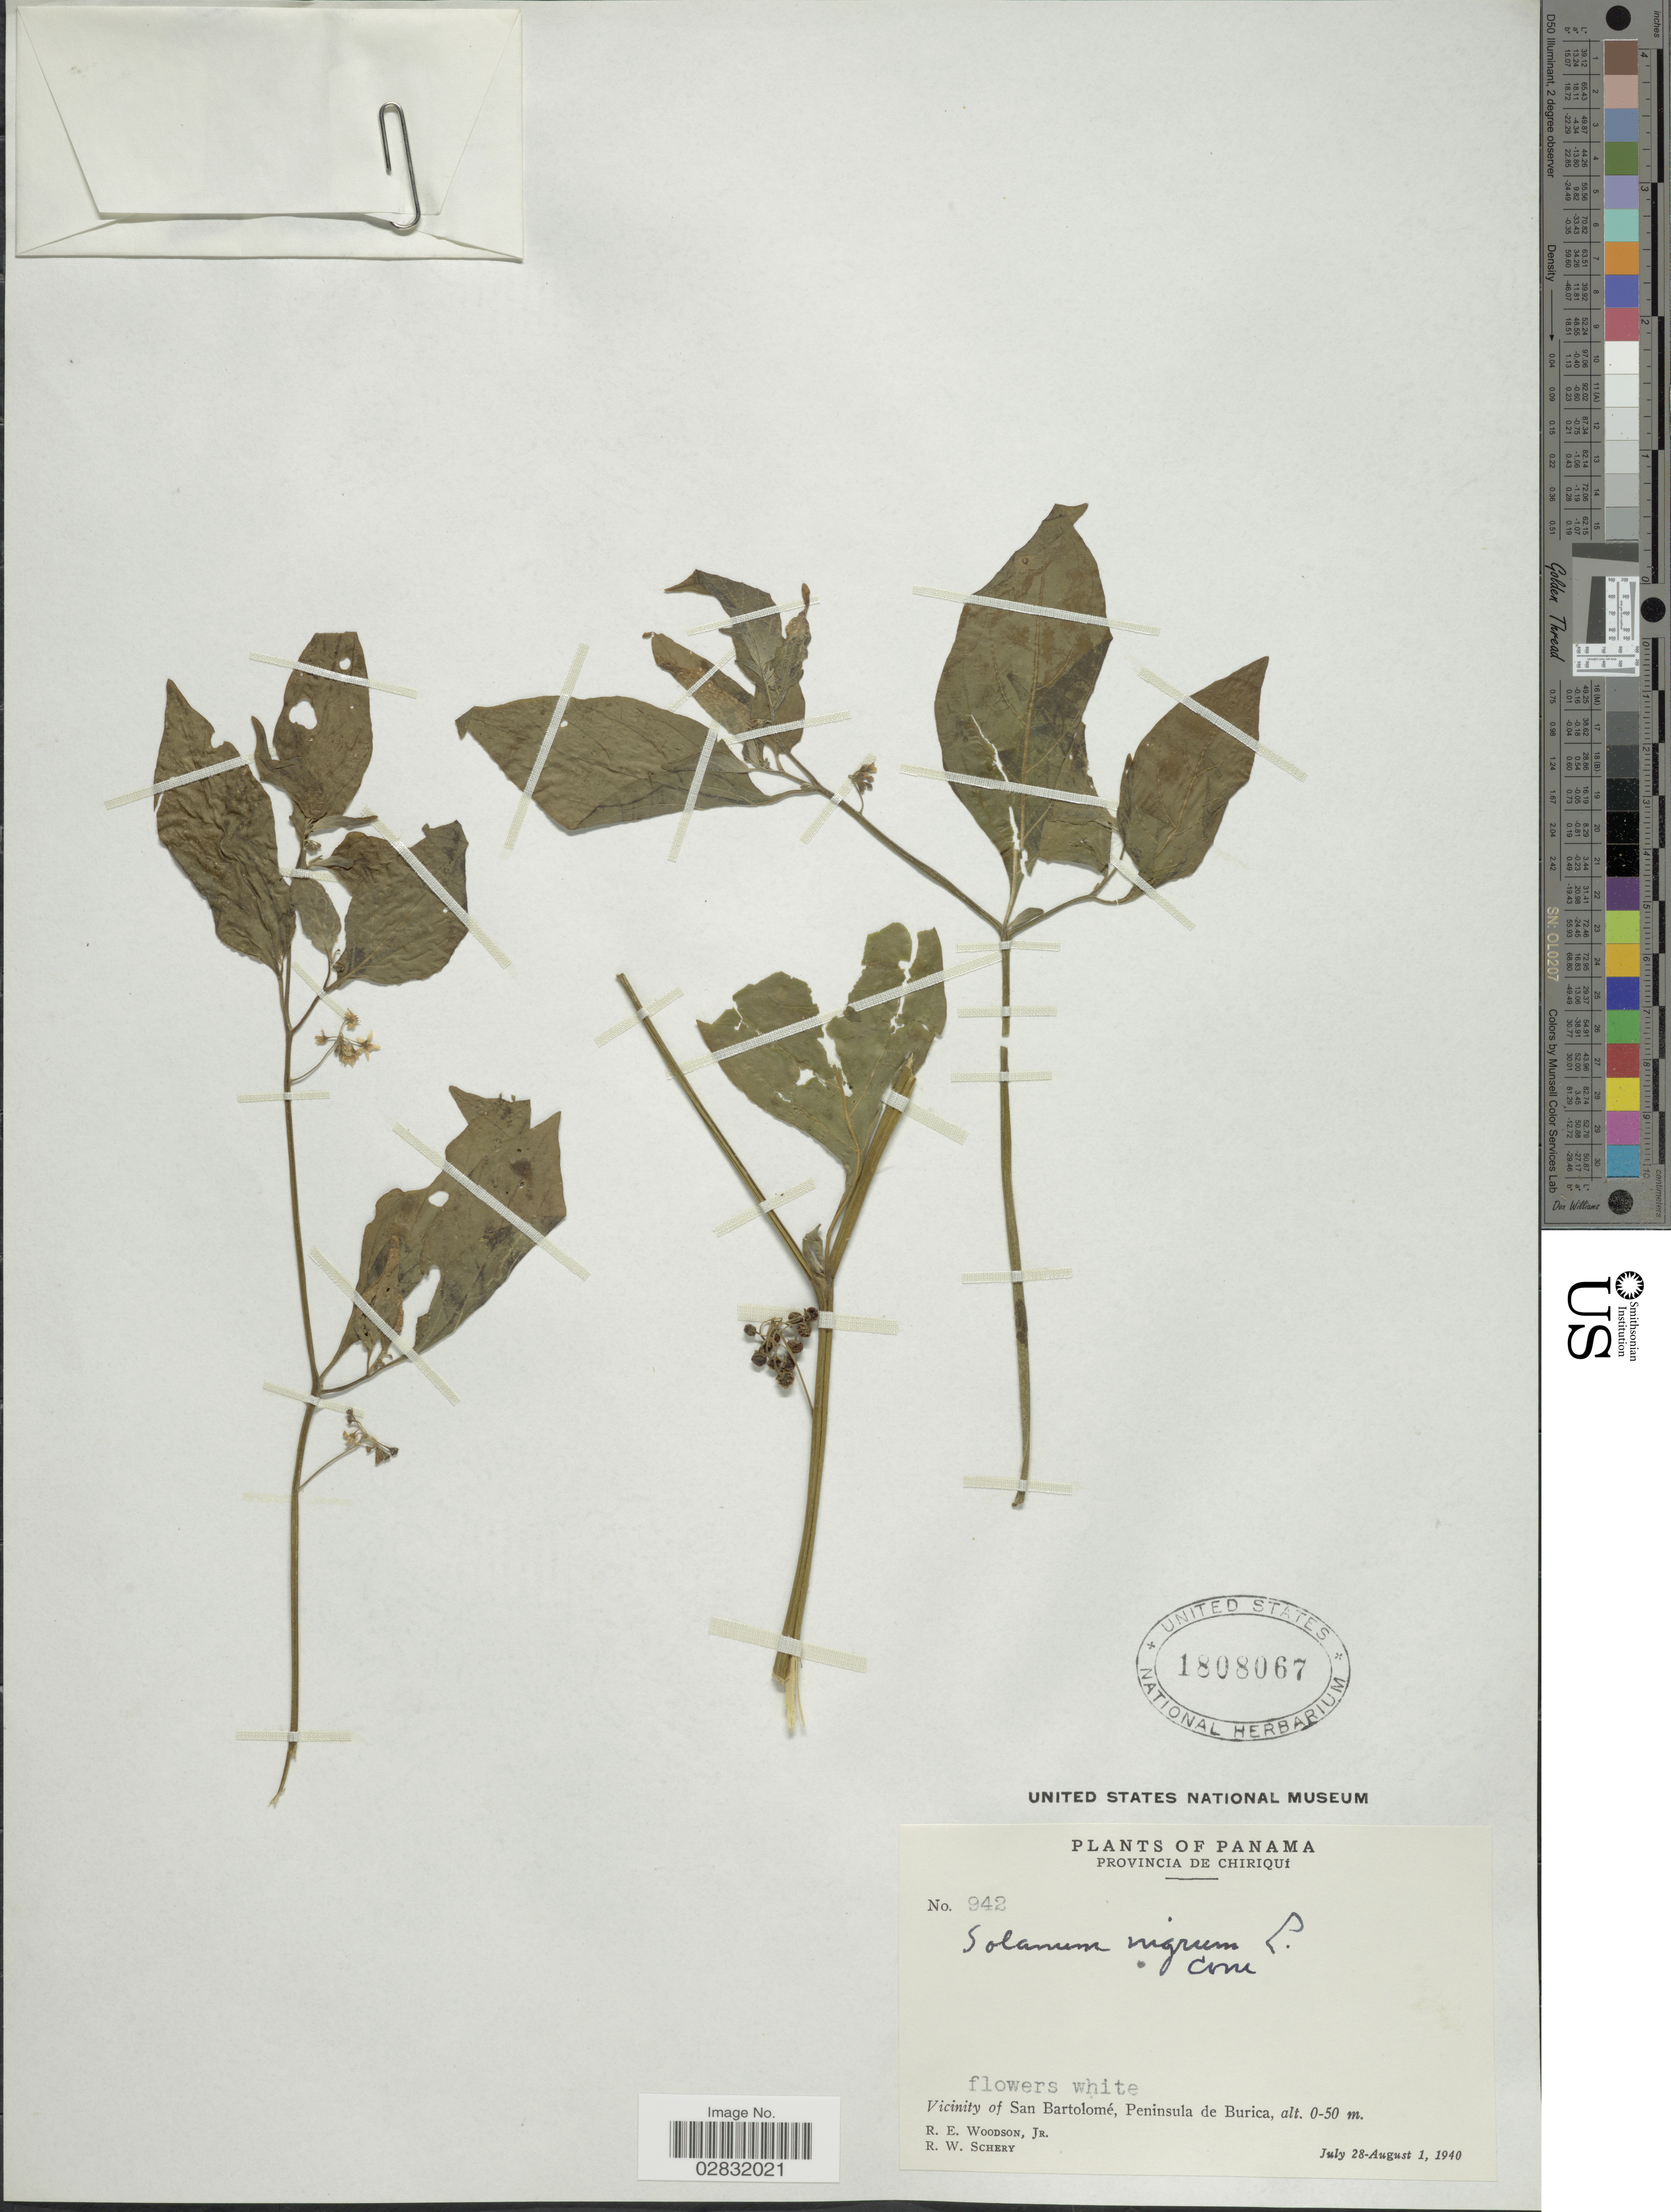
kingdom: Plantae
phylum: Tracheophyta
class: Magnoliopsida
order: Solanales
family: Solanaceae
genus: Solanum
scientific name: Solanum nigrum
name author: L.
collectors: R. E. Woodson & R. W. Schery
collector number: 942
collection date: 1940-07-28/1940-08-01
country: Panama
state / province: Chiriqui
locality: Provincia de Chiriqui. Vicinity of San Bartolomé, Peninsula de Burica.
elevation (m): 0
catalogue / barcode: US 1808067